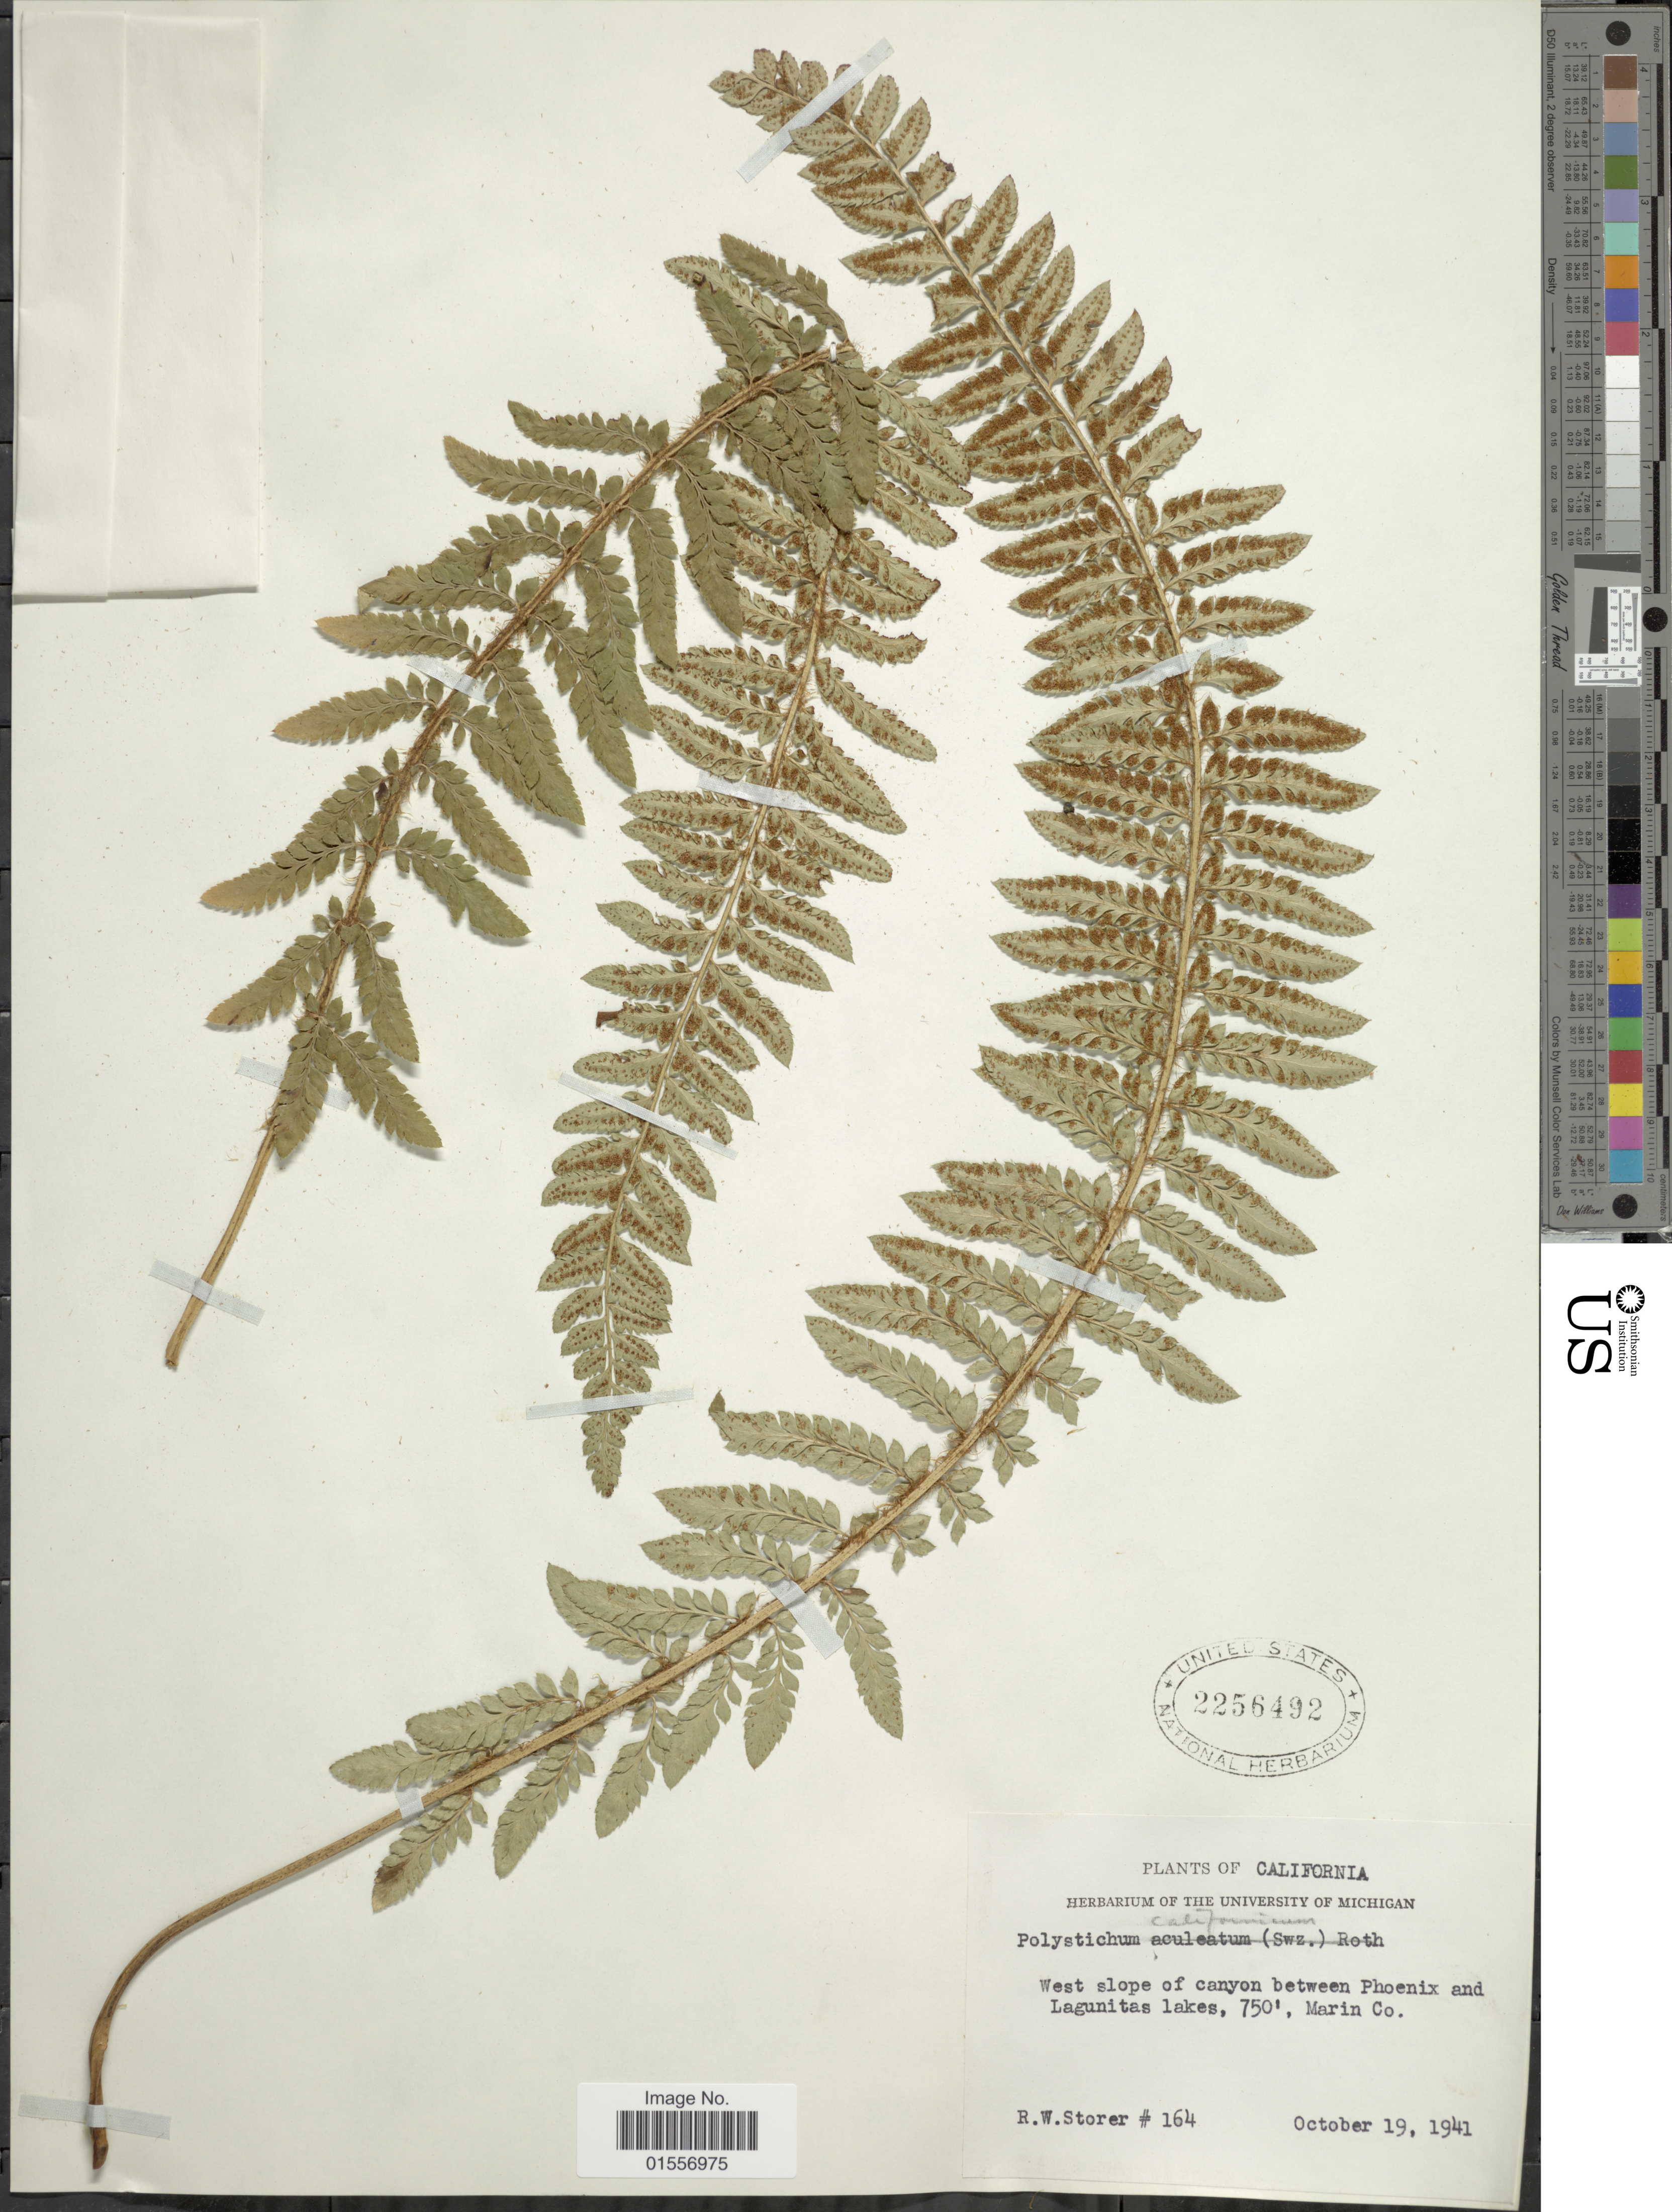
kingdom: Plantae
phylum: Tracheophyta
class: Polypodiopsida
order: Polypodiales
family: Dryopteridaceae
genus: Polystichum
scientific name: Polystichum californicum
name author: (D.C. Eaton) Diels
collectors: R. Storer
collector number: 164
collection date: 1941-10-19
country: United States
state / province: California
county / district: Marin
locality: West slope of canyon between Phoenix and Lagunitas lakes, Marin Co.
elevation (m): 229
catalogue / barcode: US 2256492